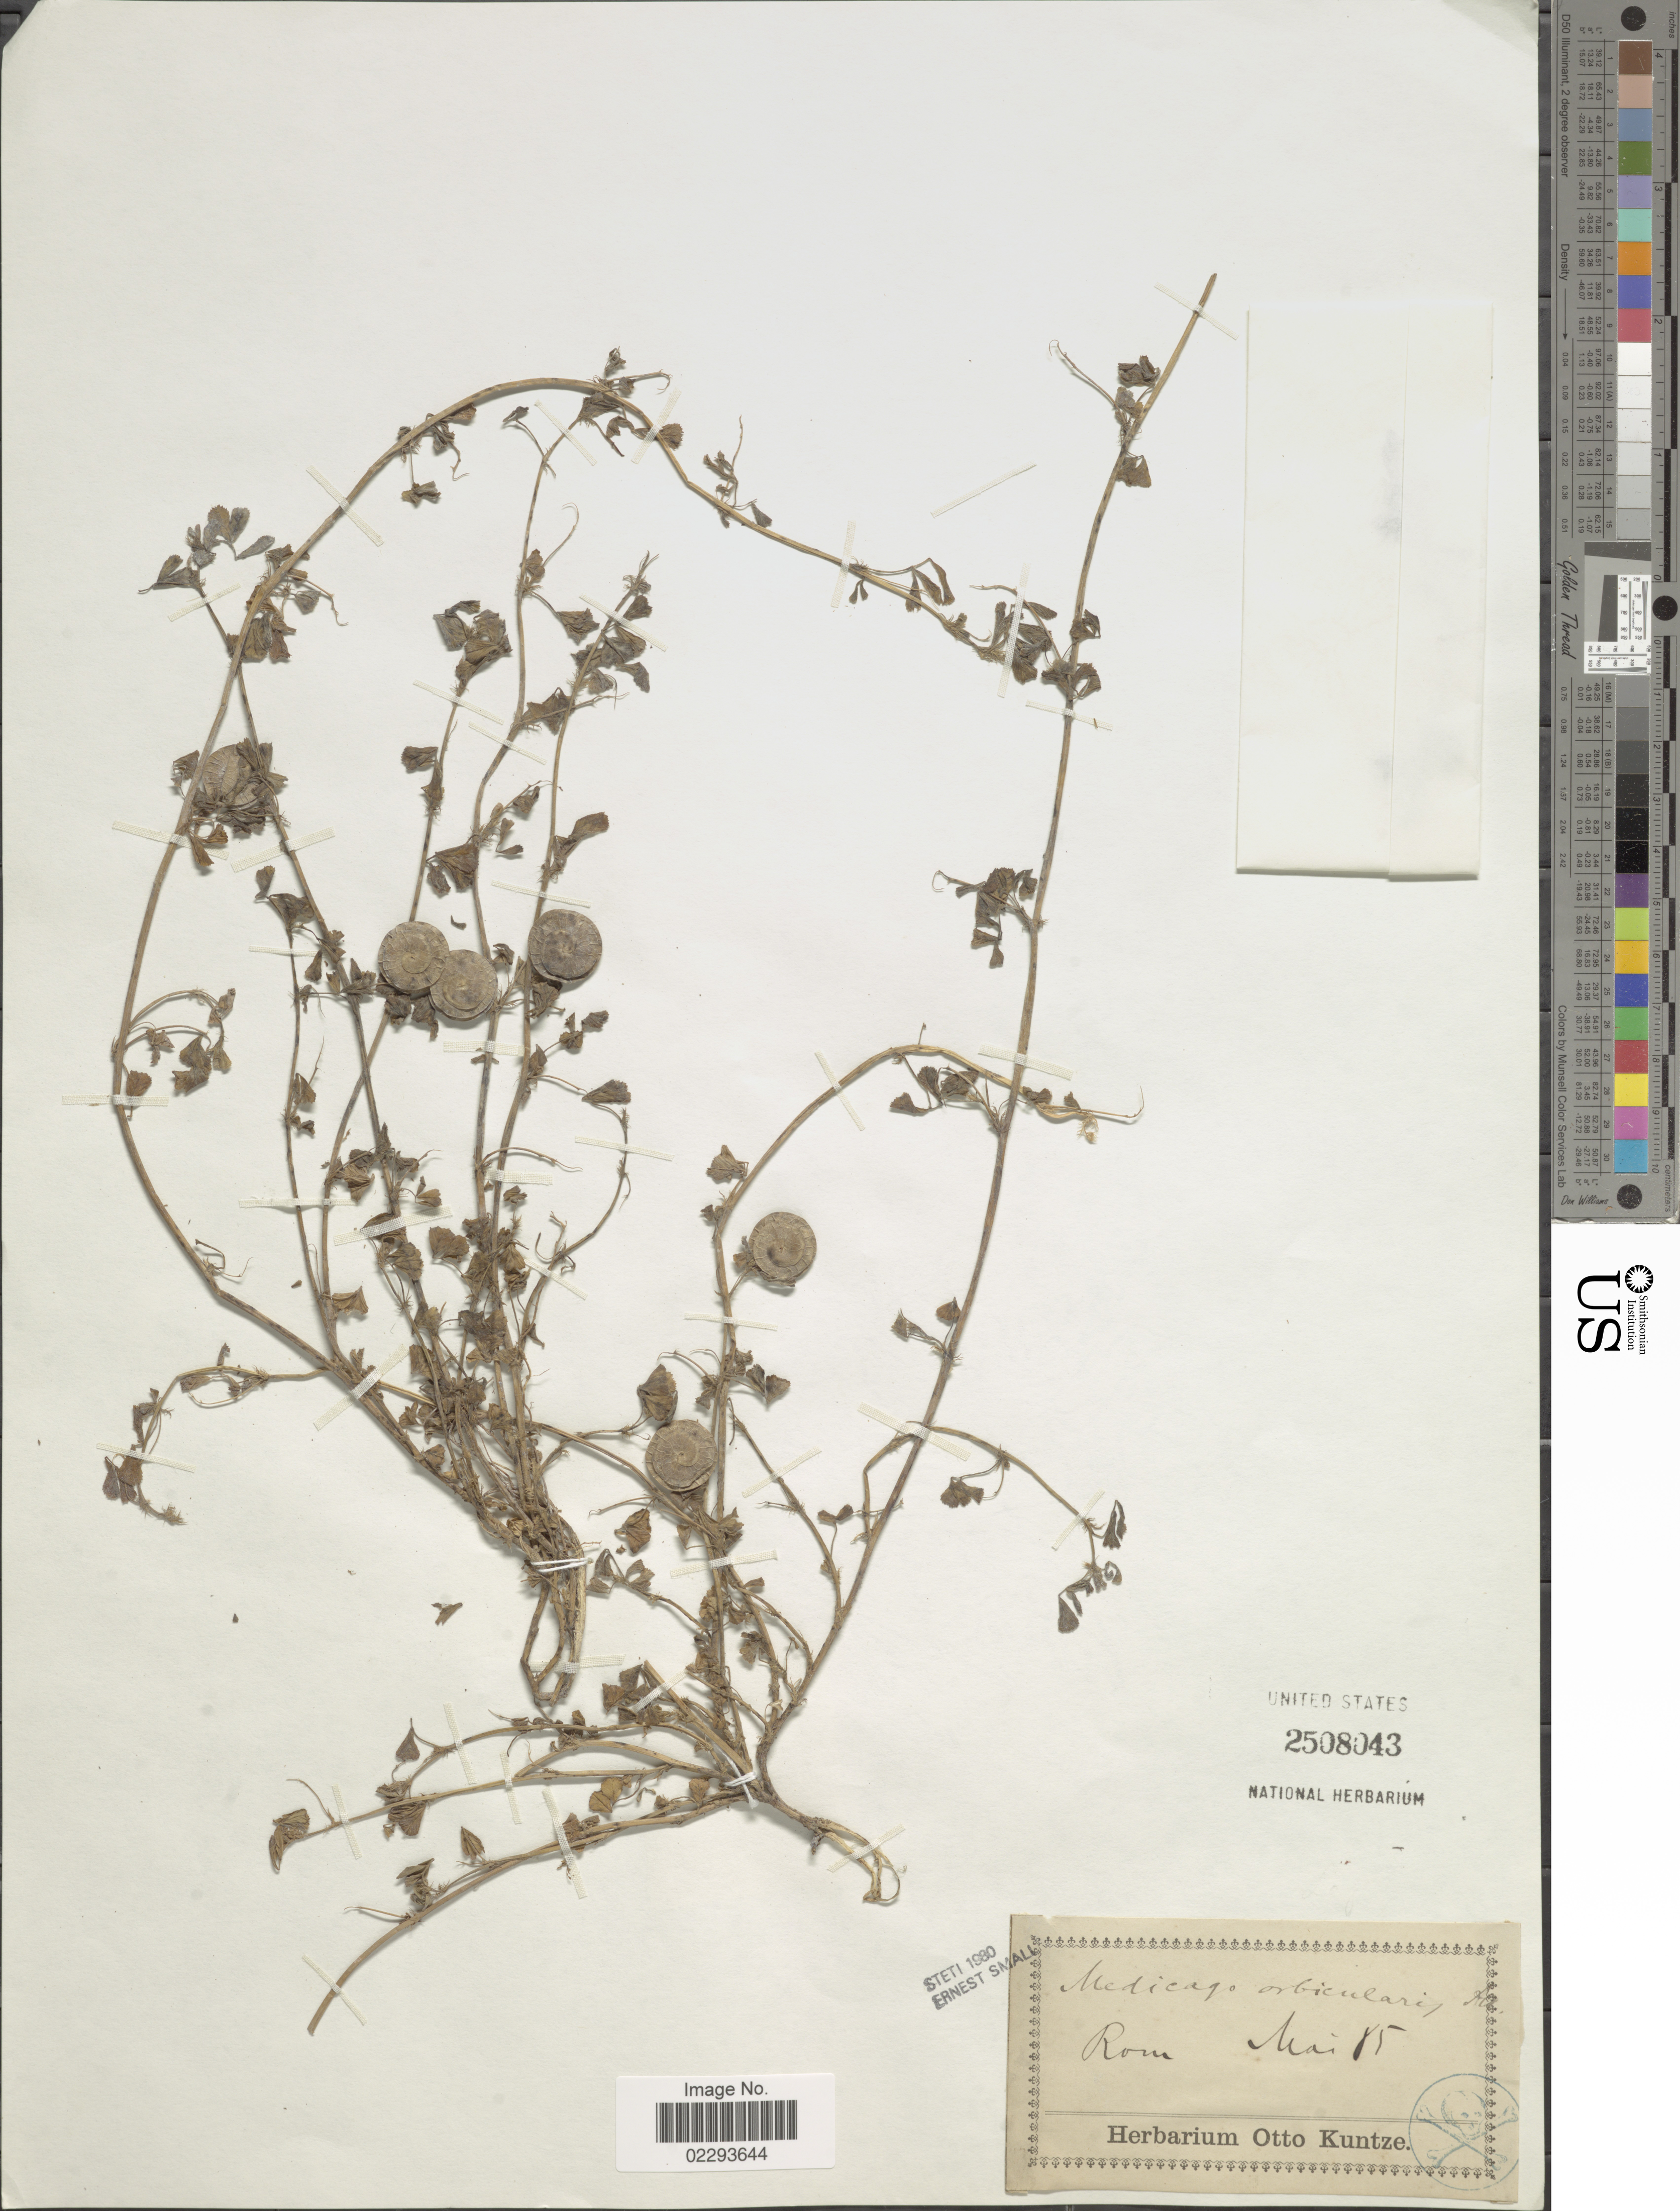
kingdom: Plantae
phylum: Tracheophyta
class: Magnoliopsida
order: Fabales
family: Fabaceae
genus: Medicago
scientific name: Medicago orbicularis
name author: (L.) Bartal.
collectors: ex herb. Otto Kuntze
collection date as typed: Transcribed d/m/y: /5/85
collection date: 1885-05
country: Italy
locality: Rom.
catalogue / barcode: US 2508043